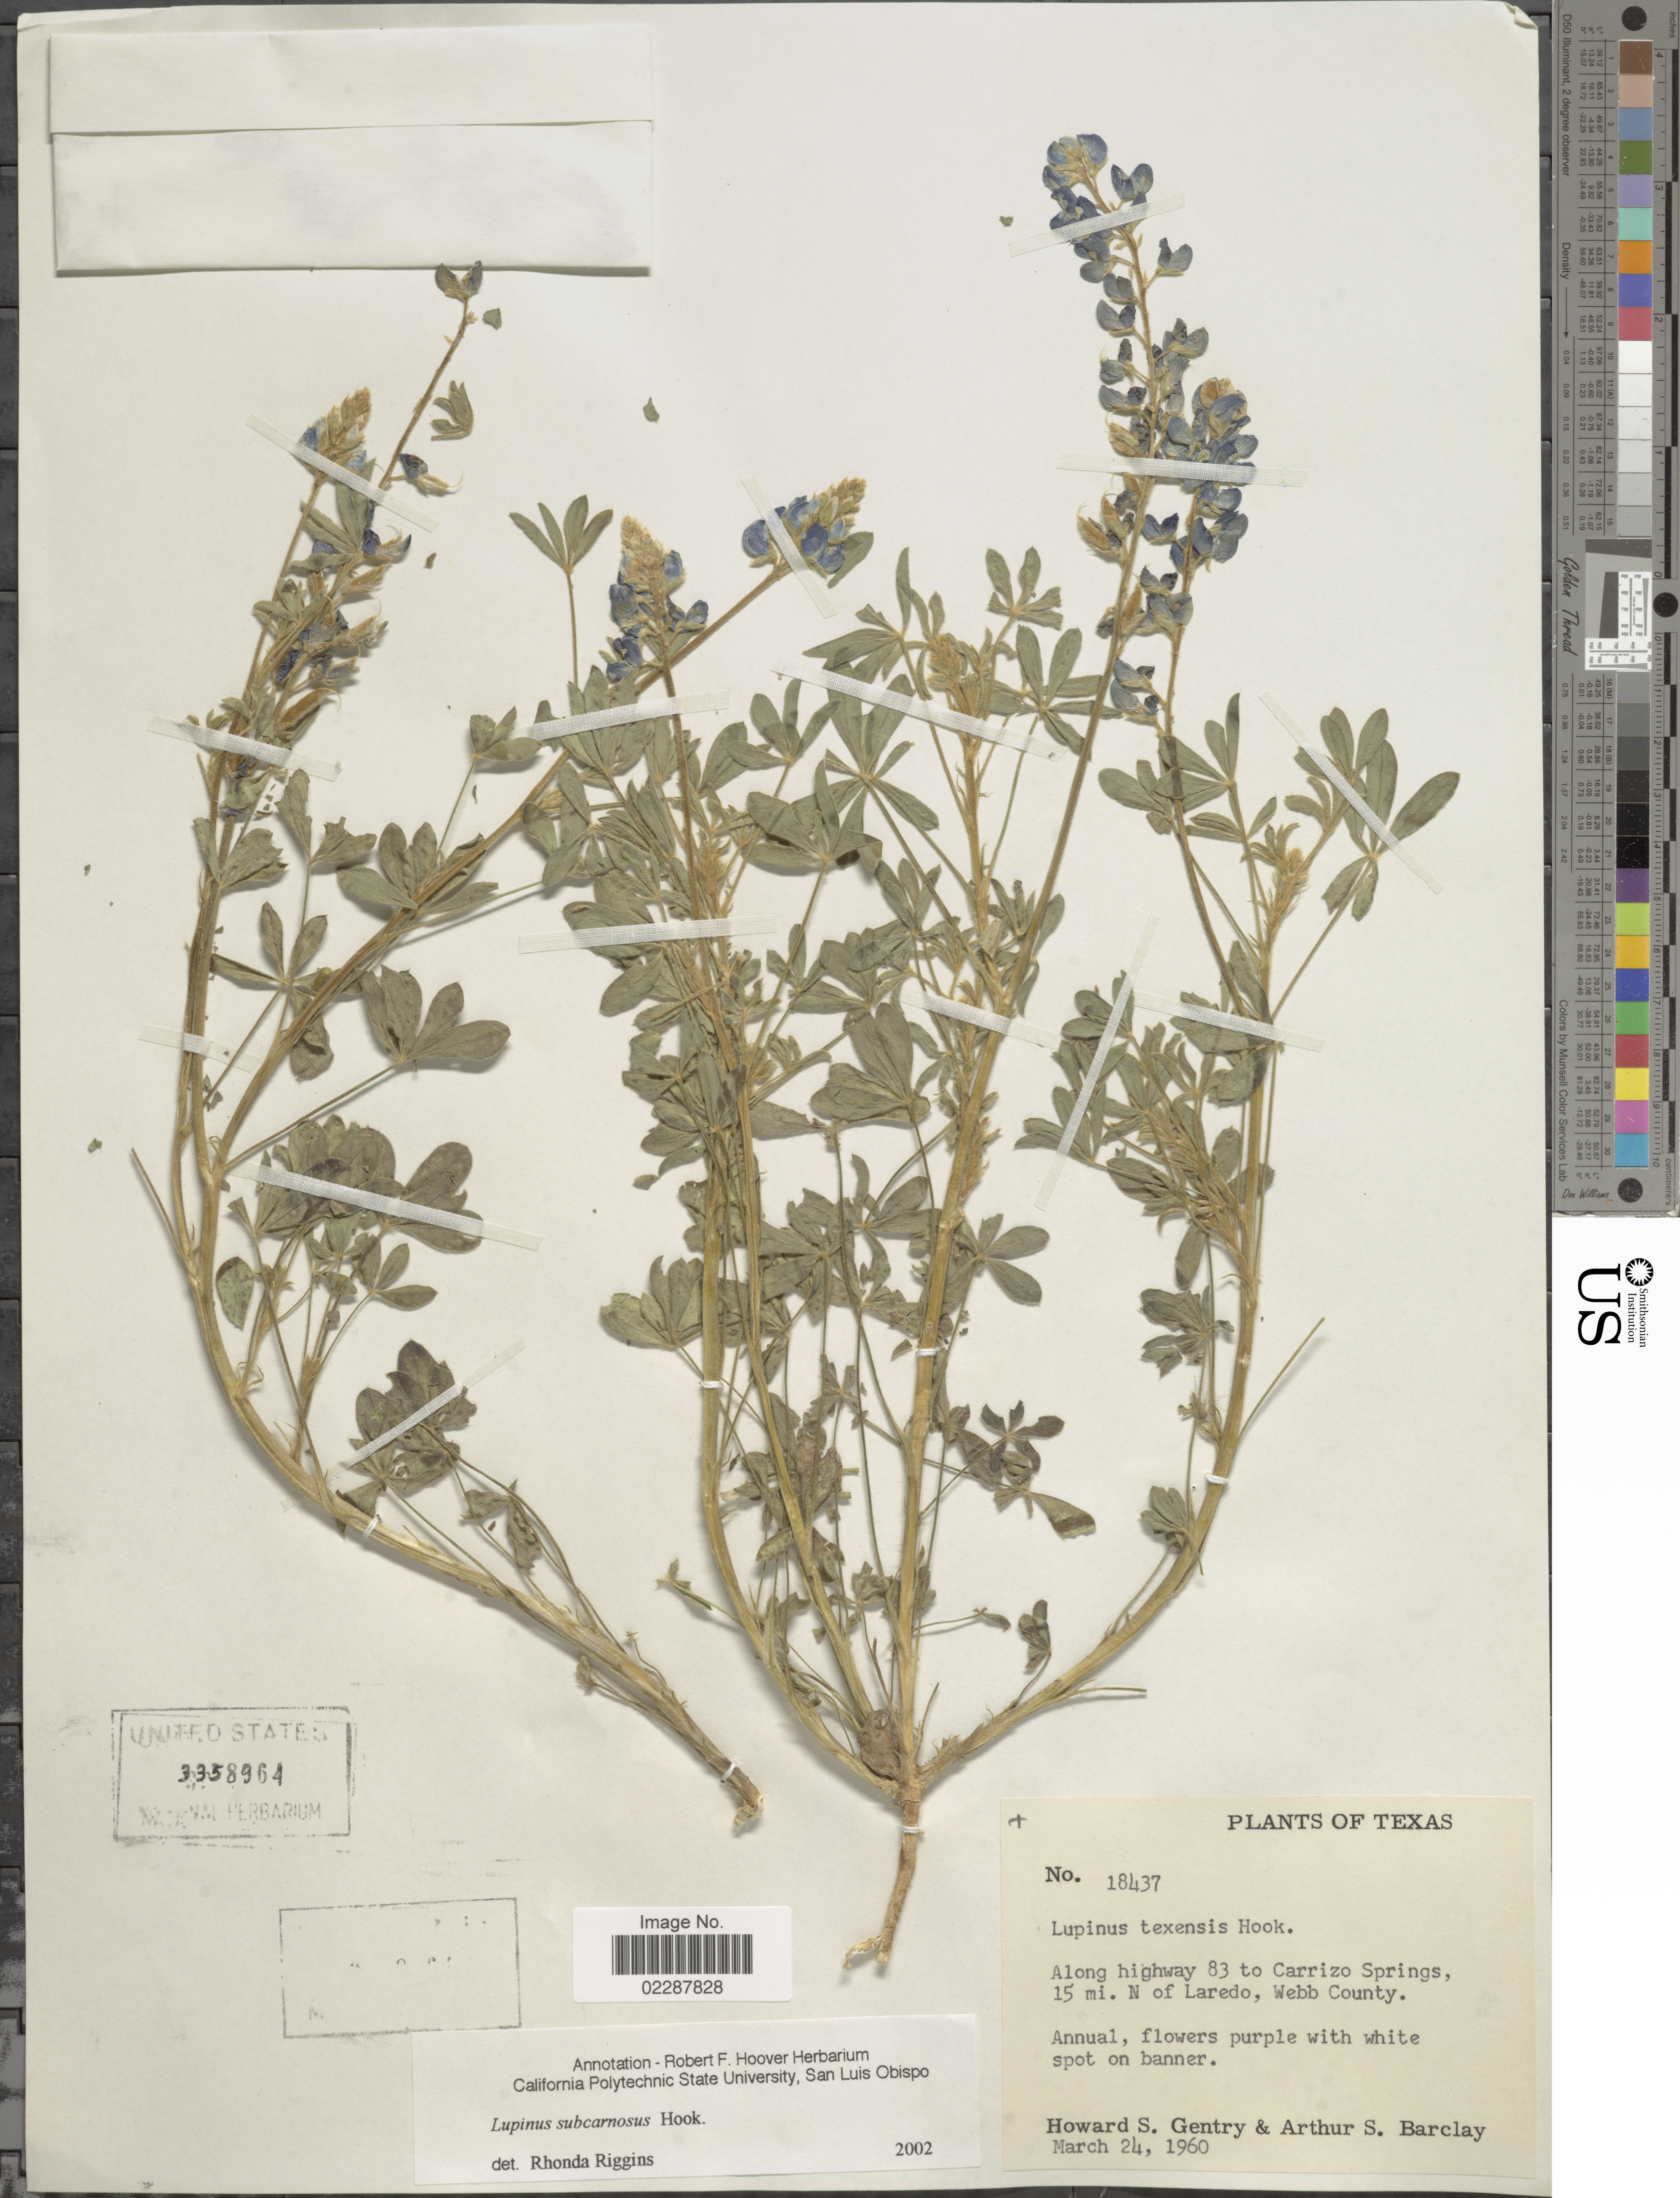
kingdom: Plantae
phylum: Tracheophyta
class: Magnoliopsida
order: Fabales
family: Fabaceae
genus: Lupinus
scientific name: Lupinus subcarnosus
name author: Hook.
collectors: H. S. Gentry & A. S. Barclay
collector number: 18437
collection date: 1960-03-24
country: United States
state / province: Texas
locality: Along highway 83 to Carrizo Springs, 15 mi. N of Laredo, Webb County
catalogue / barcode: US 3358964